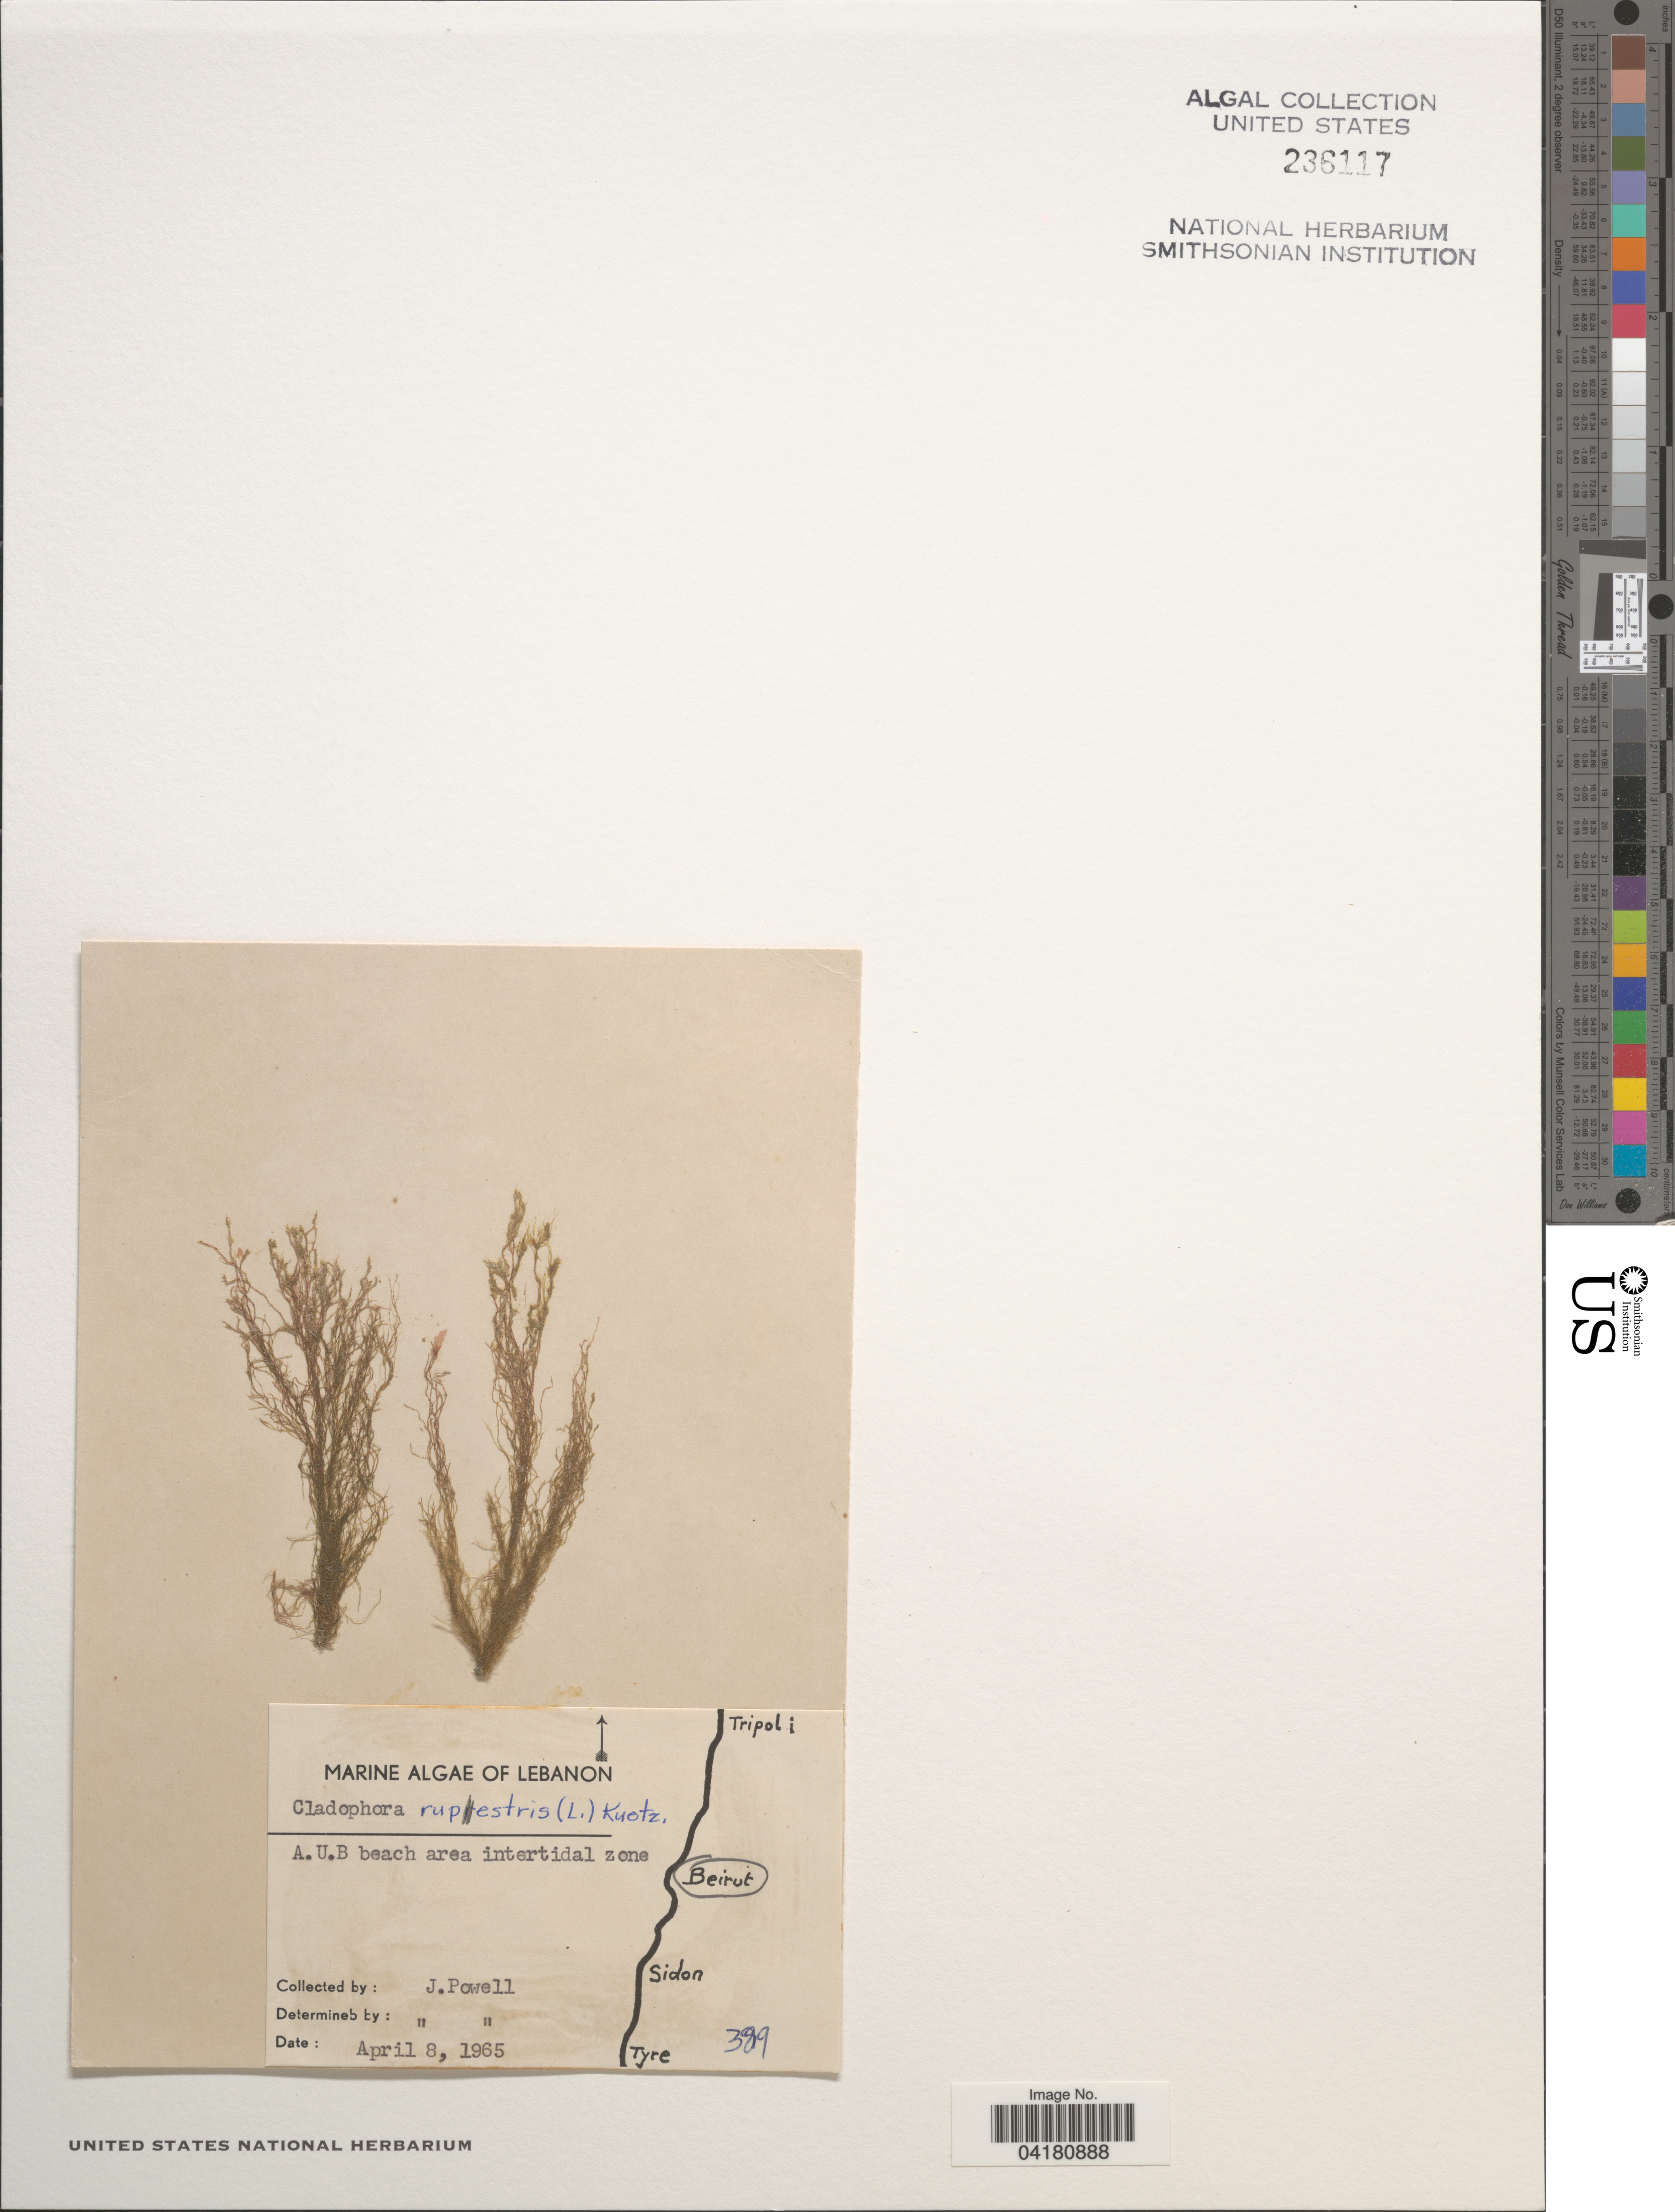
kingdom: Plantae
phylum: Chlorophyta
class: Ulvophyceae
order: Cladophorales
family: Cladophoraceae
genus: Cladophora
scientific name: Cladophora rupestris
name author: (Roth) Kütz.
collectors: J. Powell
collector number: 389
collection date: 1965-04-08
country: Lebanon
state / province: Beyrouth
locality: A.U.B. beach area intertidal zone.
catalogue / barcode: US 236117